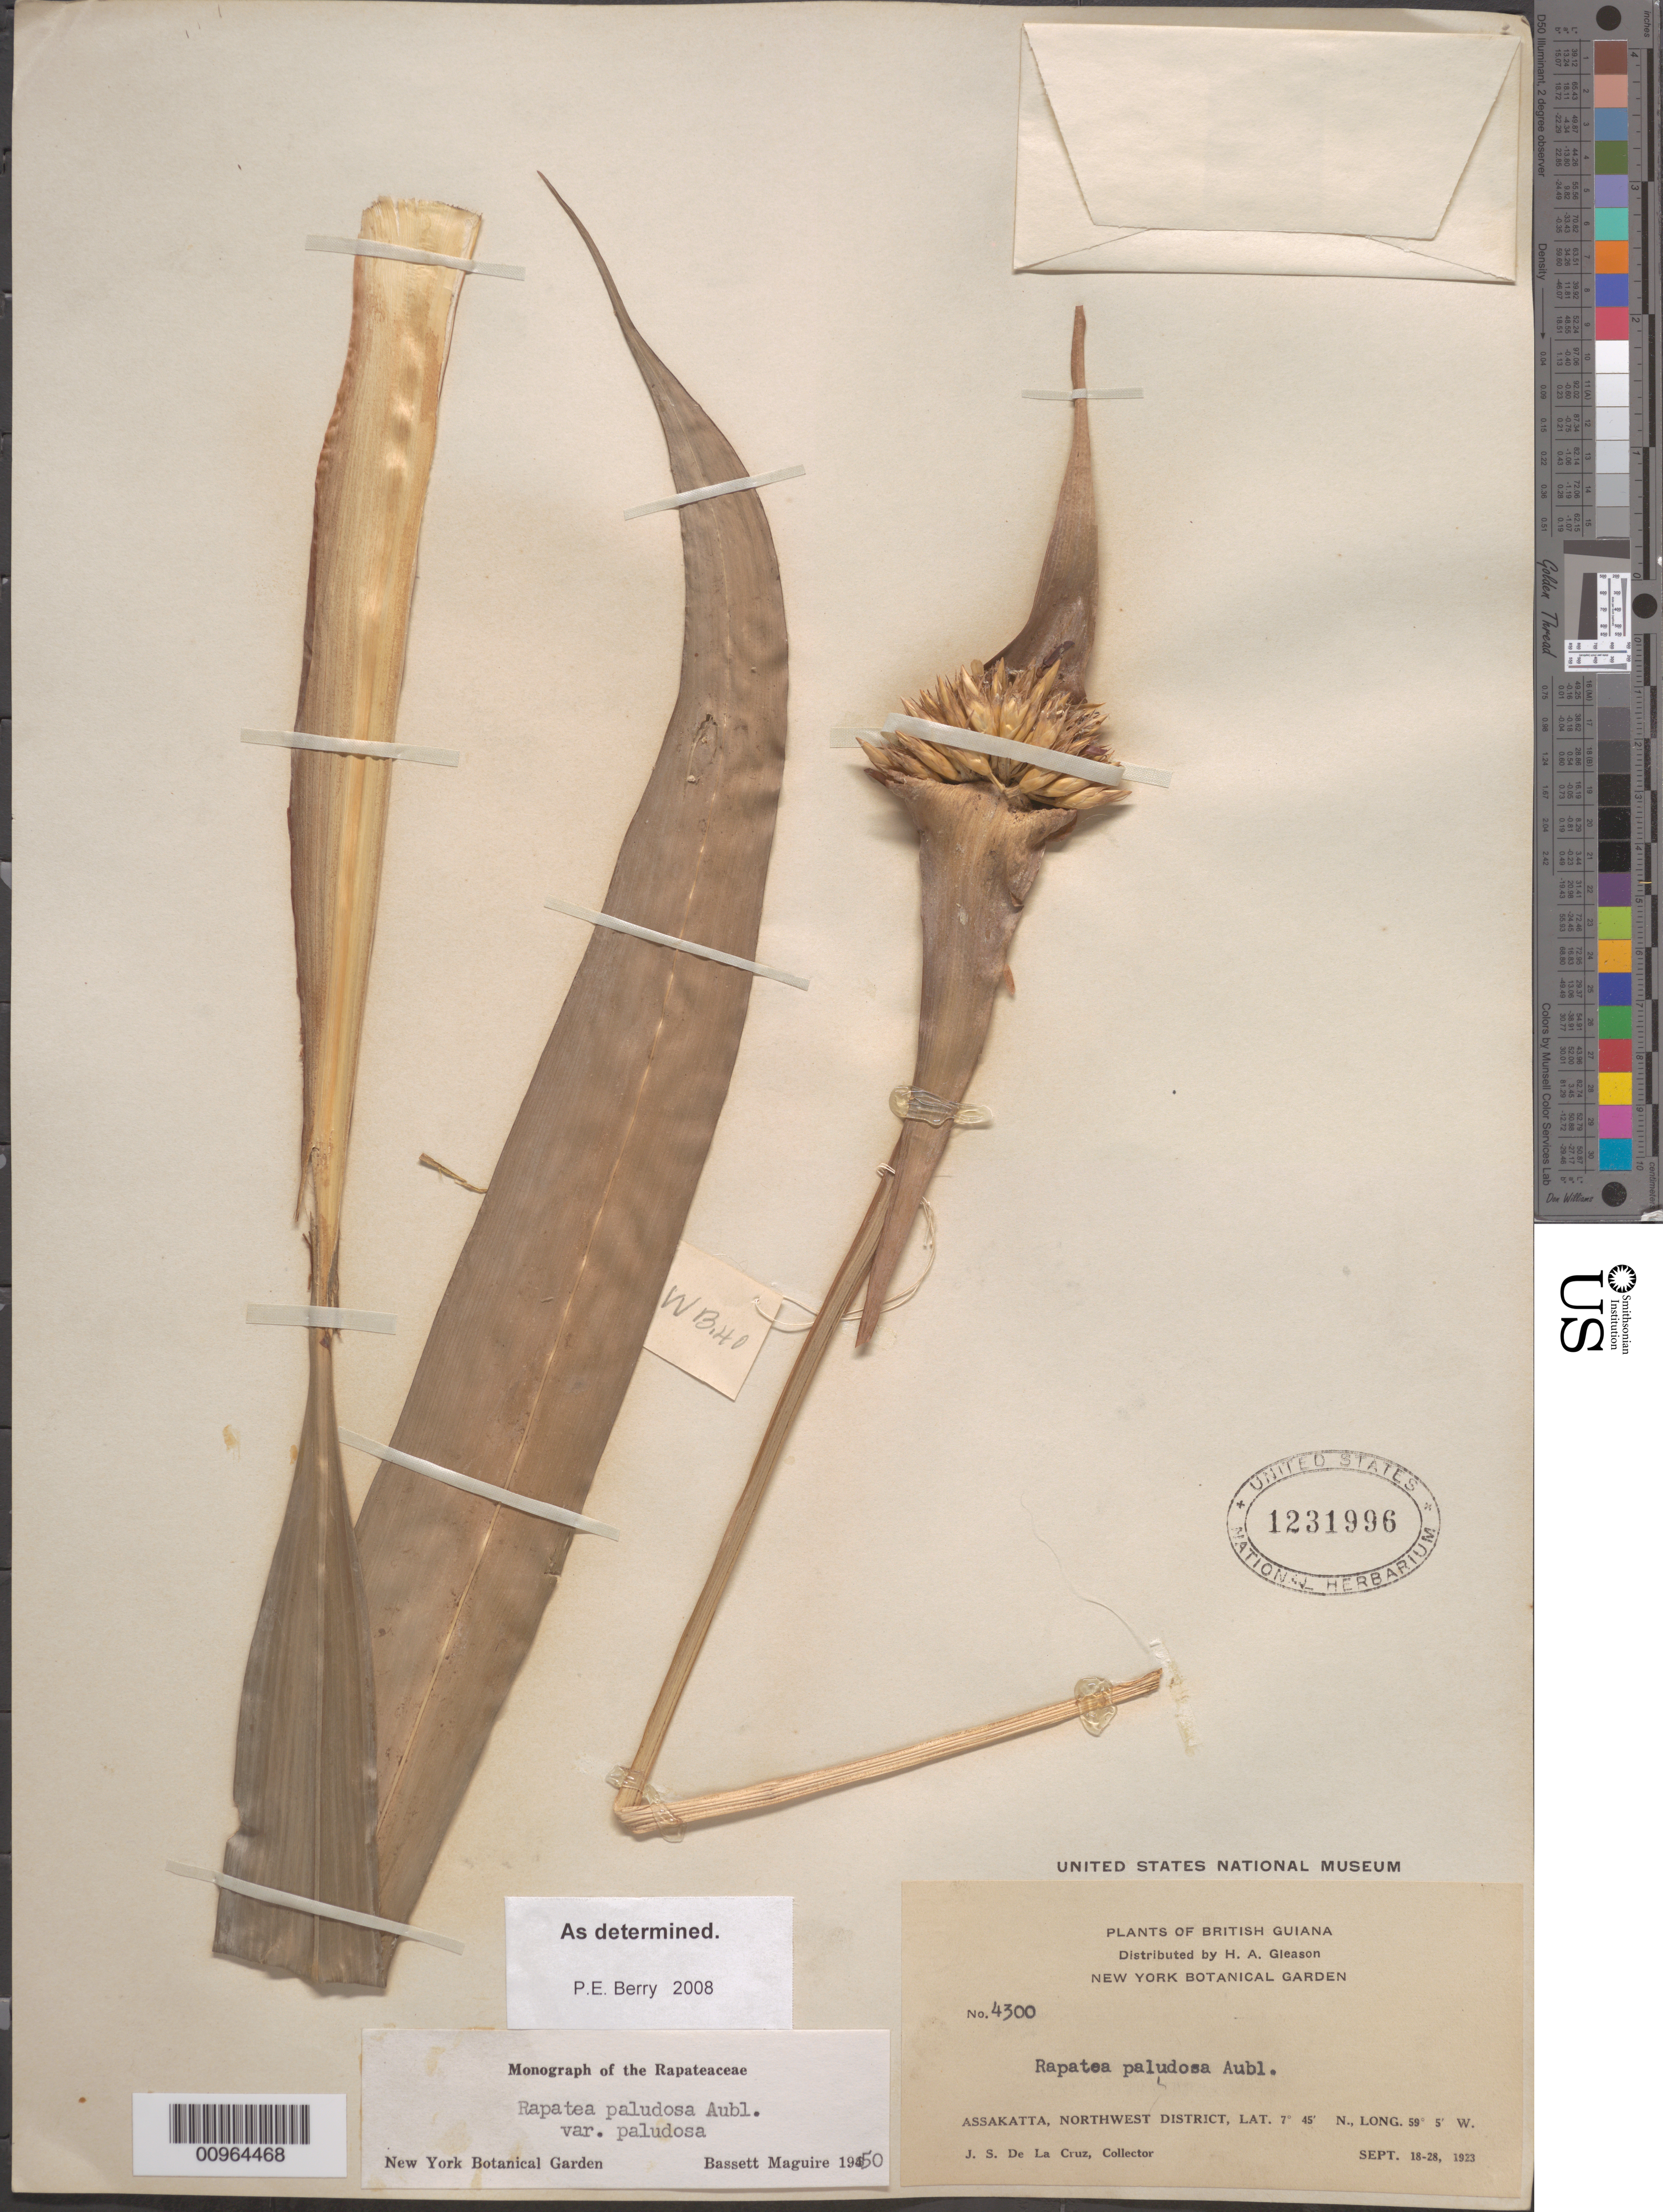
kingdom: Plantae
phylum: Tracheophyta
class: Liliopsida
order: Poales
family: Rapateaceae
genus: Rapatea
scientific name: Rapatea paludosa var. paludosa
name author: Aubl.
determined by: Berry, P. E., (WIS), University of Wisconsin - Madison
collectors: J. S. de la Cruz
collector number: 4300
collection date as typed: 18-Sep-23 to 28-Sep-23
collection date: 1923-09-18/1923-09-28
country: Guyana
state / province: Barima-Waini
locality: Assakatta, NW District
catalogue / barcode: US 1231996